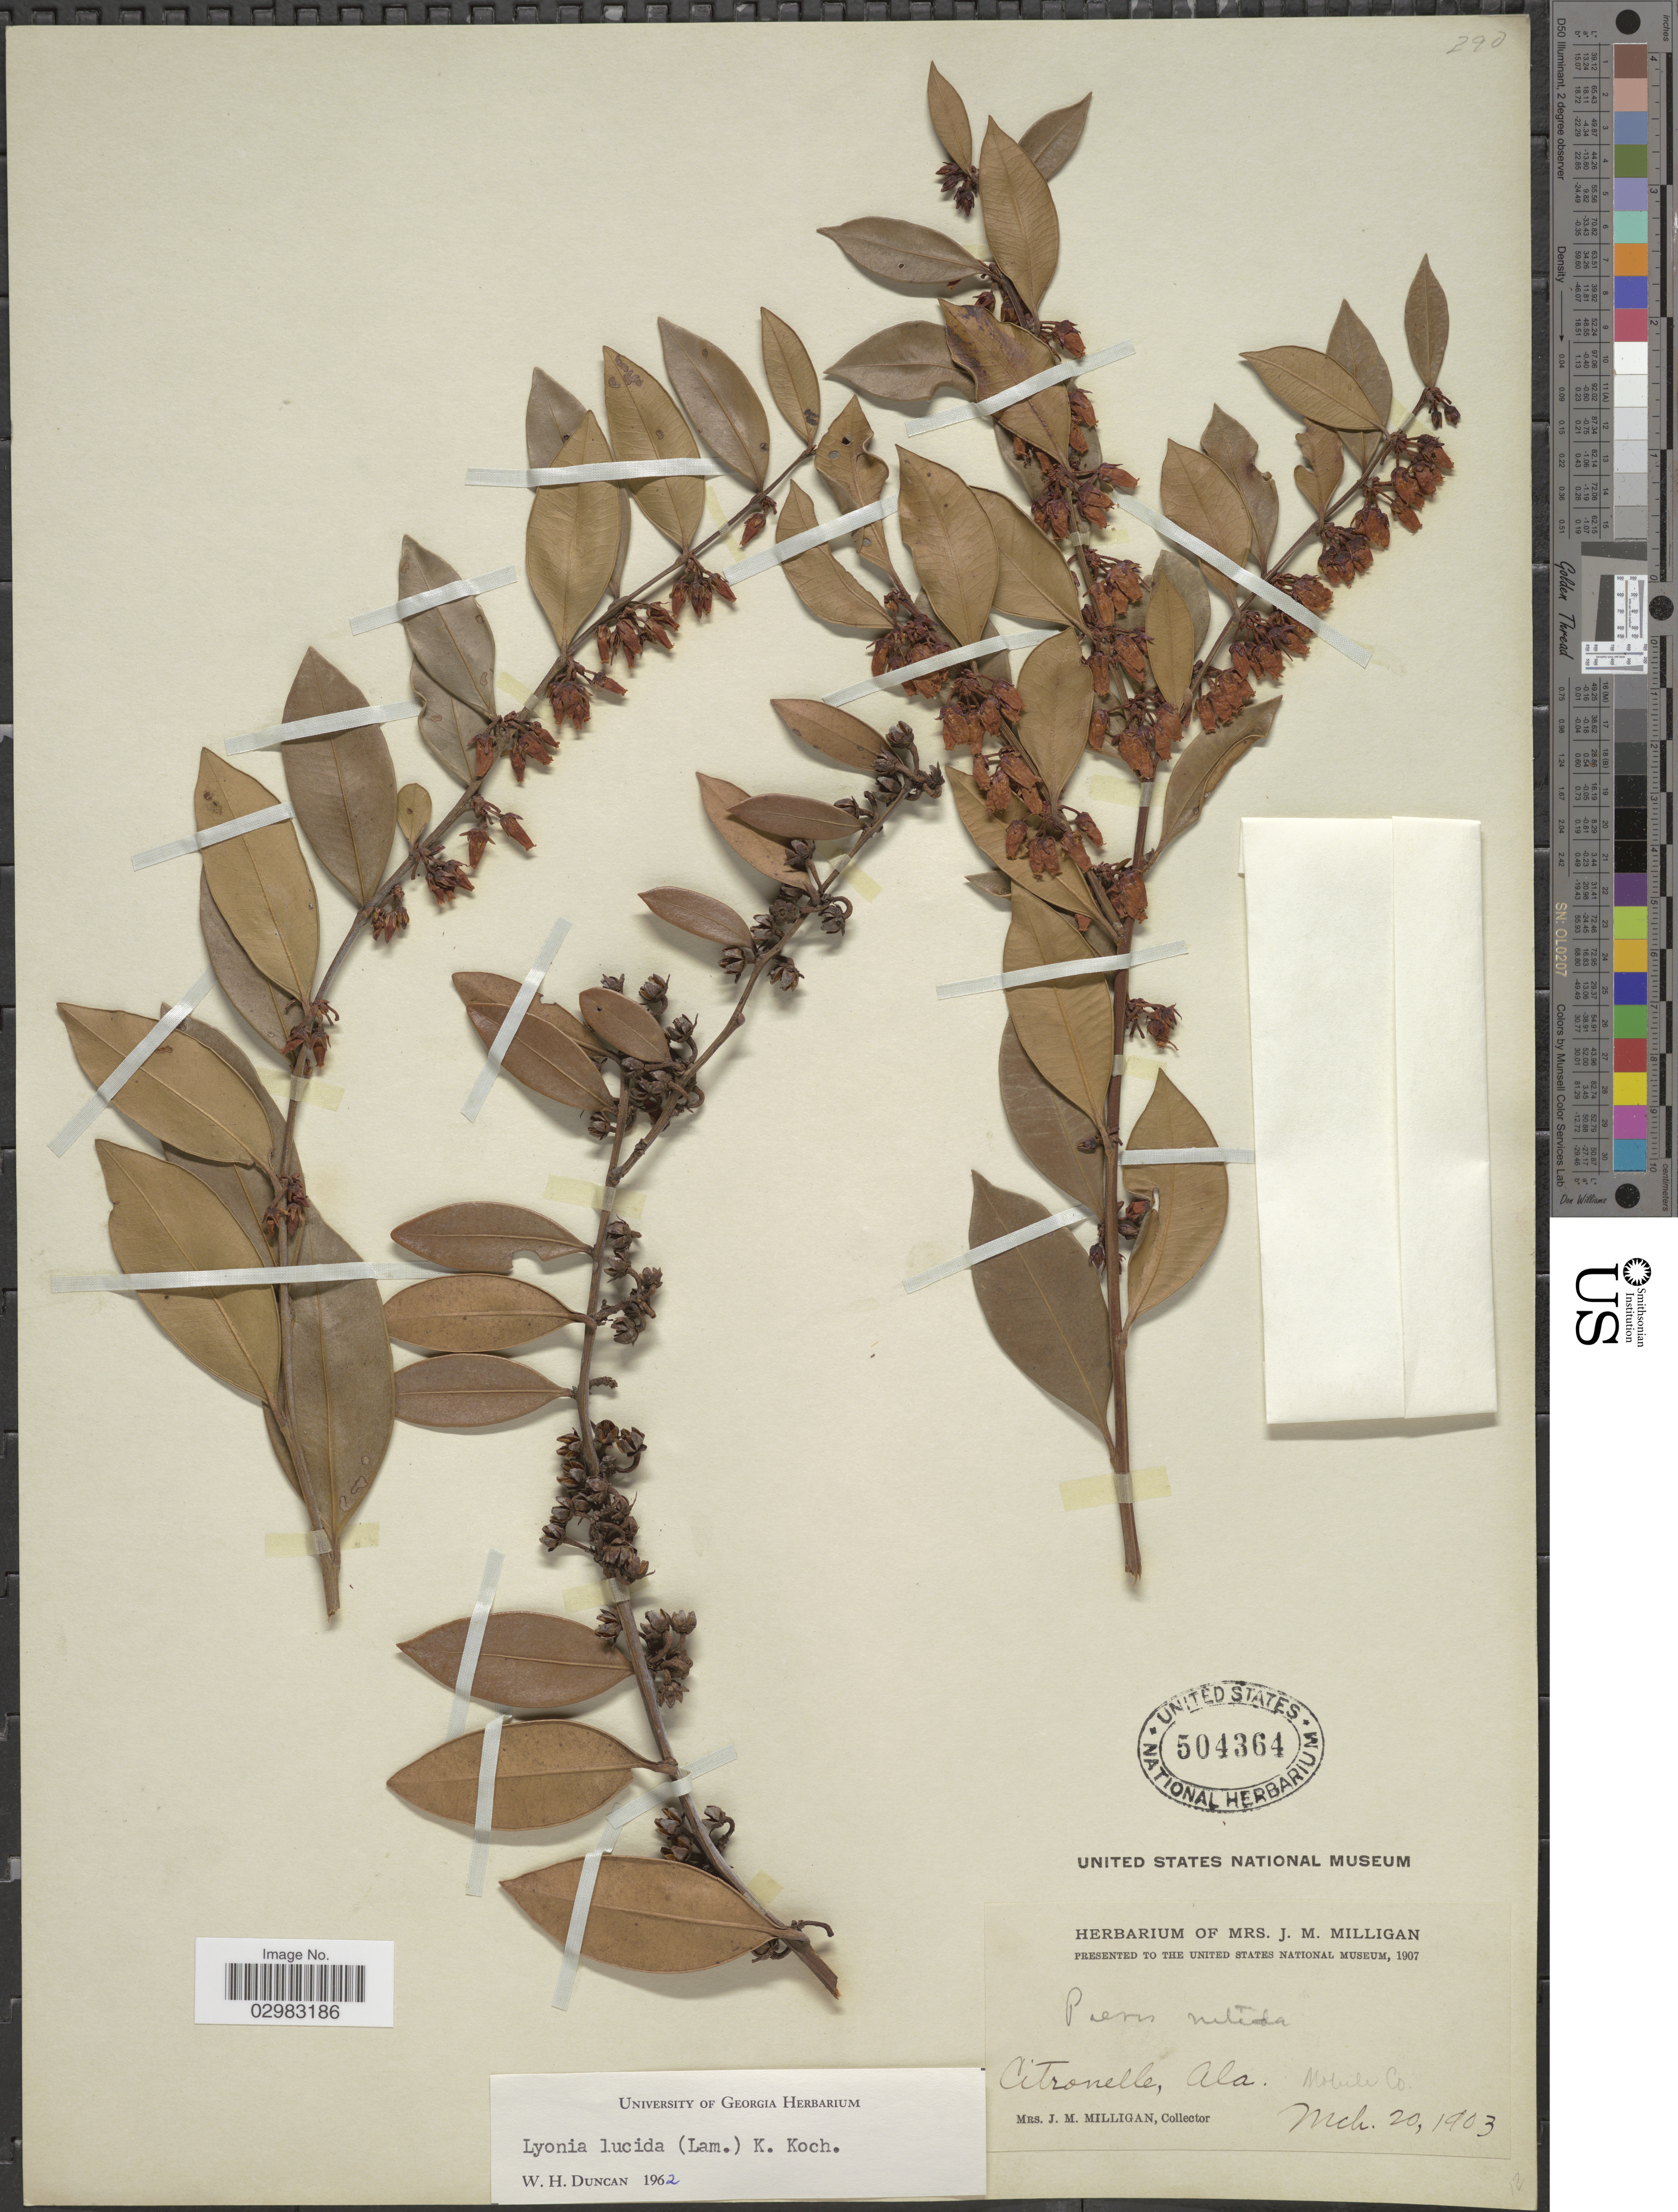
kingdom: Plantae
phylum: Tracheophyta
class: Magnoliopsida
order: Ericales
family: Ericaceae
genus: Lyonia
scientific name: Lyonia lucida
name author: K. Koch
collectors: J. Milligan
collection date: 1903-03-20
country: United States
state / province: Alabama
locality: Citronelle, Ala. Mobile Co.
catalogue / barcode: US 504364